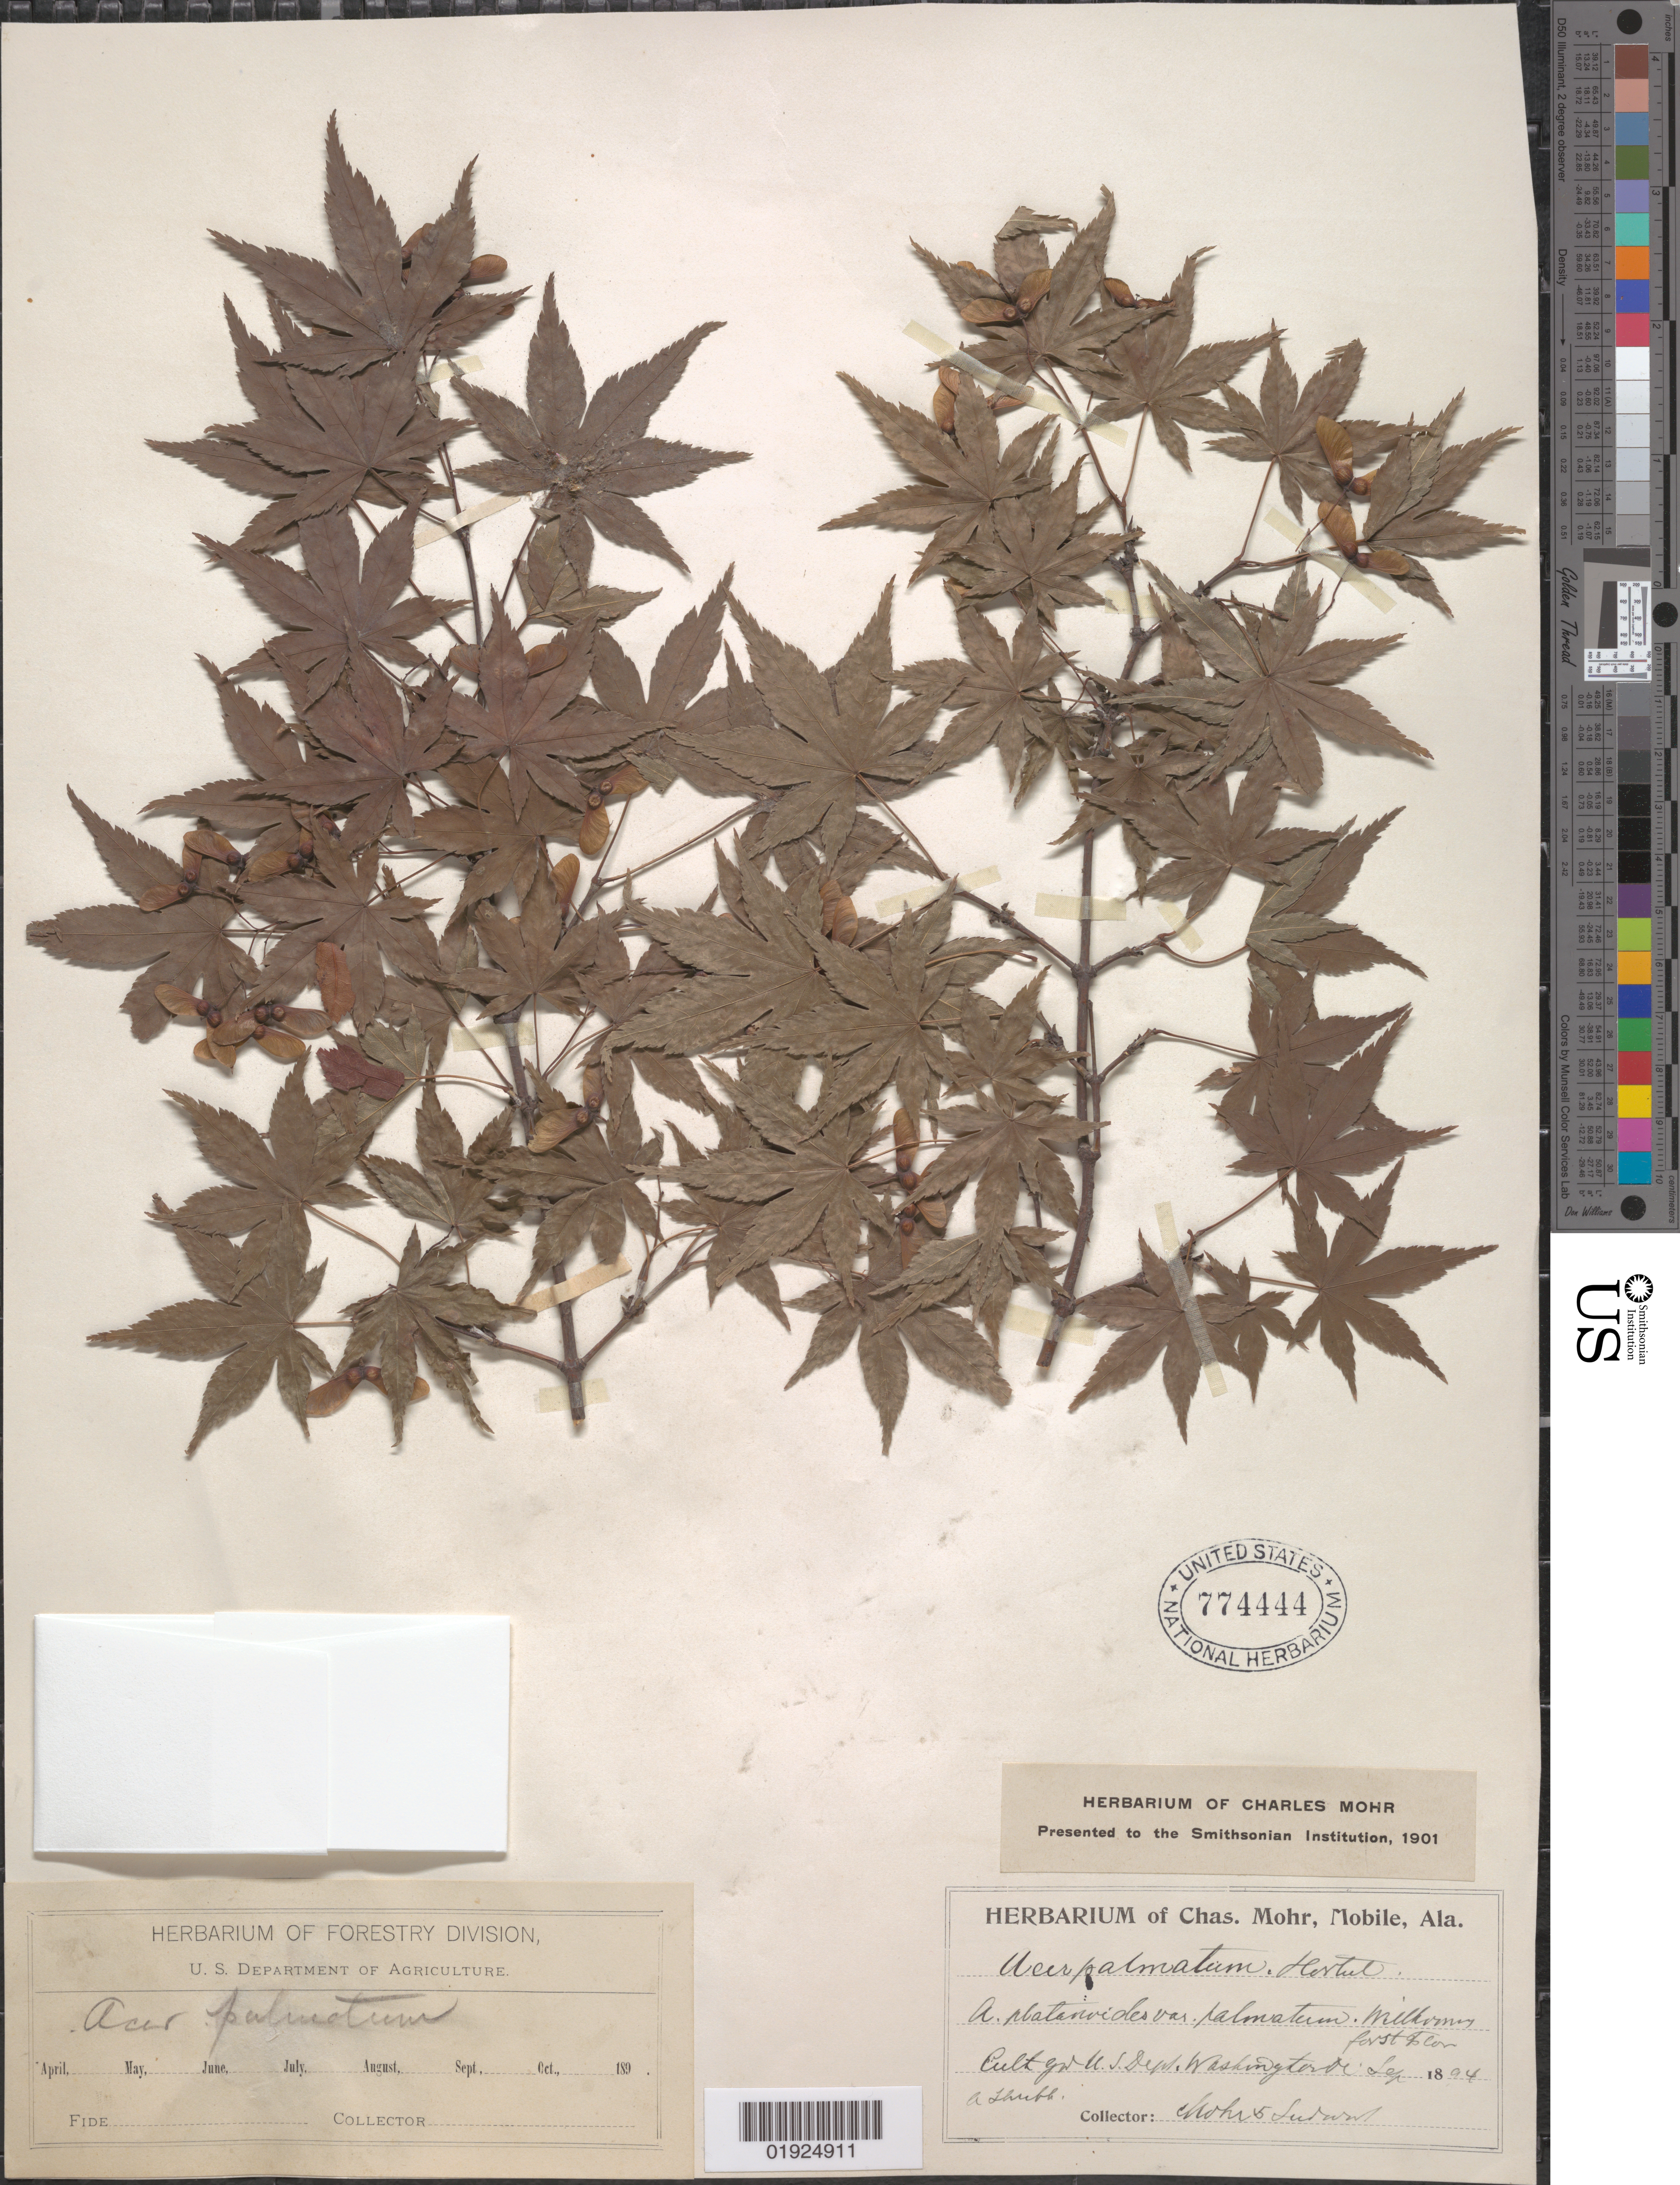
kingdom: Plantae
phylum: Tracheophyta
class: Magnoliopsida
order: Sapindales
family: Sapindaceae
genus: Acer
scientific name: Acer palmatum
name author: Thunb.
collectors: C. T. Mohr & G. B. Sudworth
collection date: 1894-09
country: United States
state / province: District of Columbia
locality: Agricultural Grounds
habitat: Agricultural grounds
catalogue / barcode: US 774444